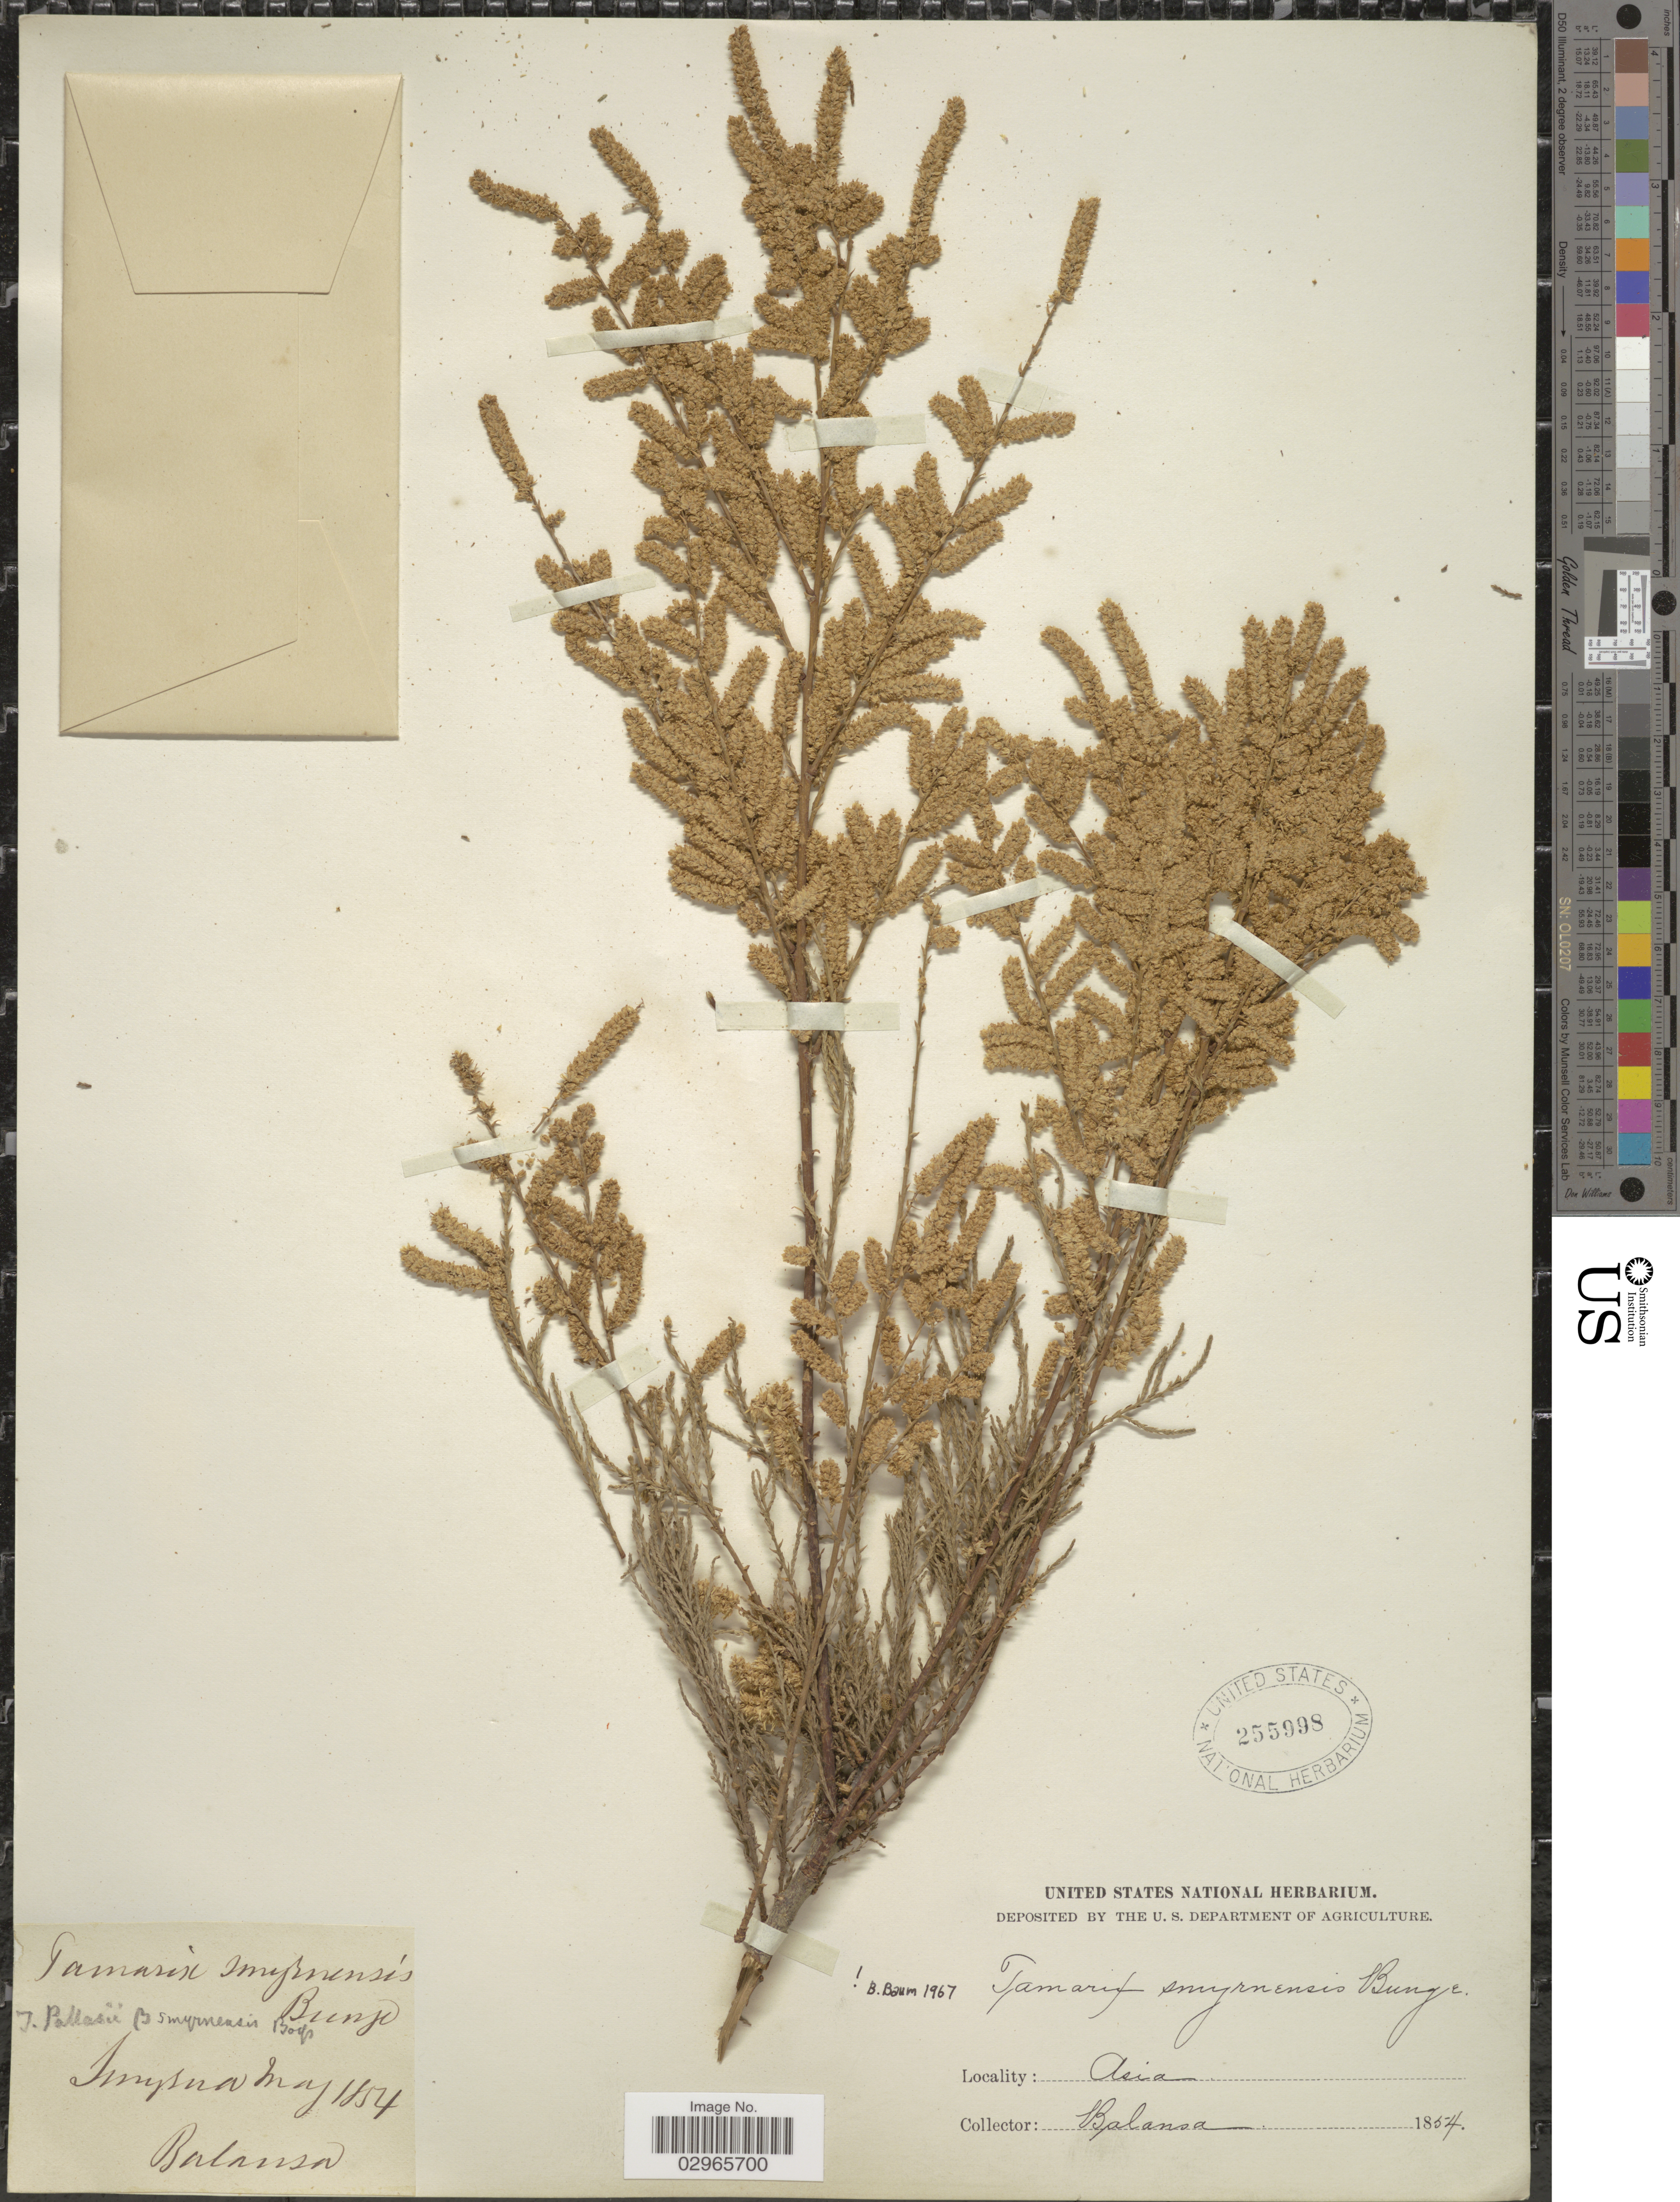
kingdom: Plantae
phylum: Tracheophyta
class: Magnoliopsida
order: Caryophyllales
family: Tamaricaceae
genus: Tamarix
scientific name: Tamarix smyrnensis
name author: Bunge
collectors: -. Balansa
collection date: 1854-05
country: Turkey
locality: Smyrna. Asia.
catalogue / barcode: US 255998